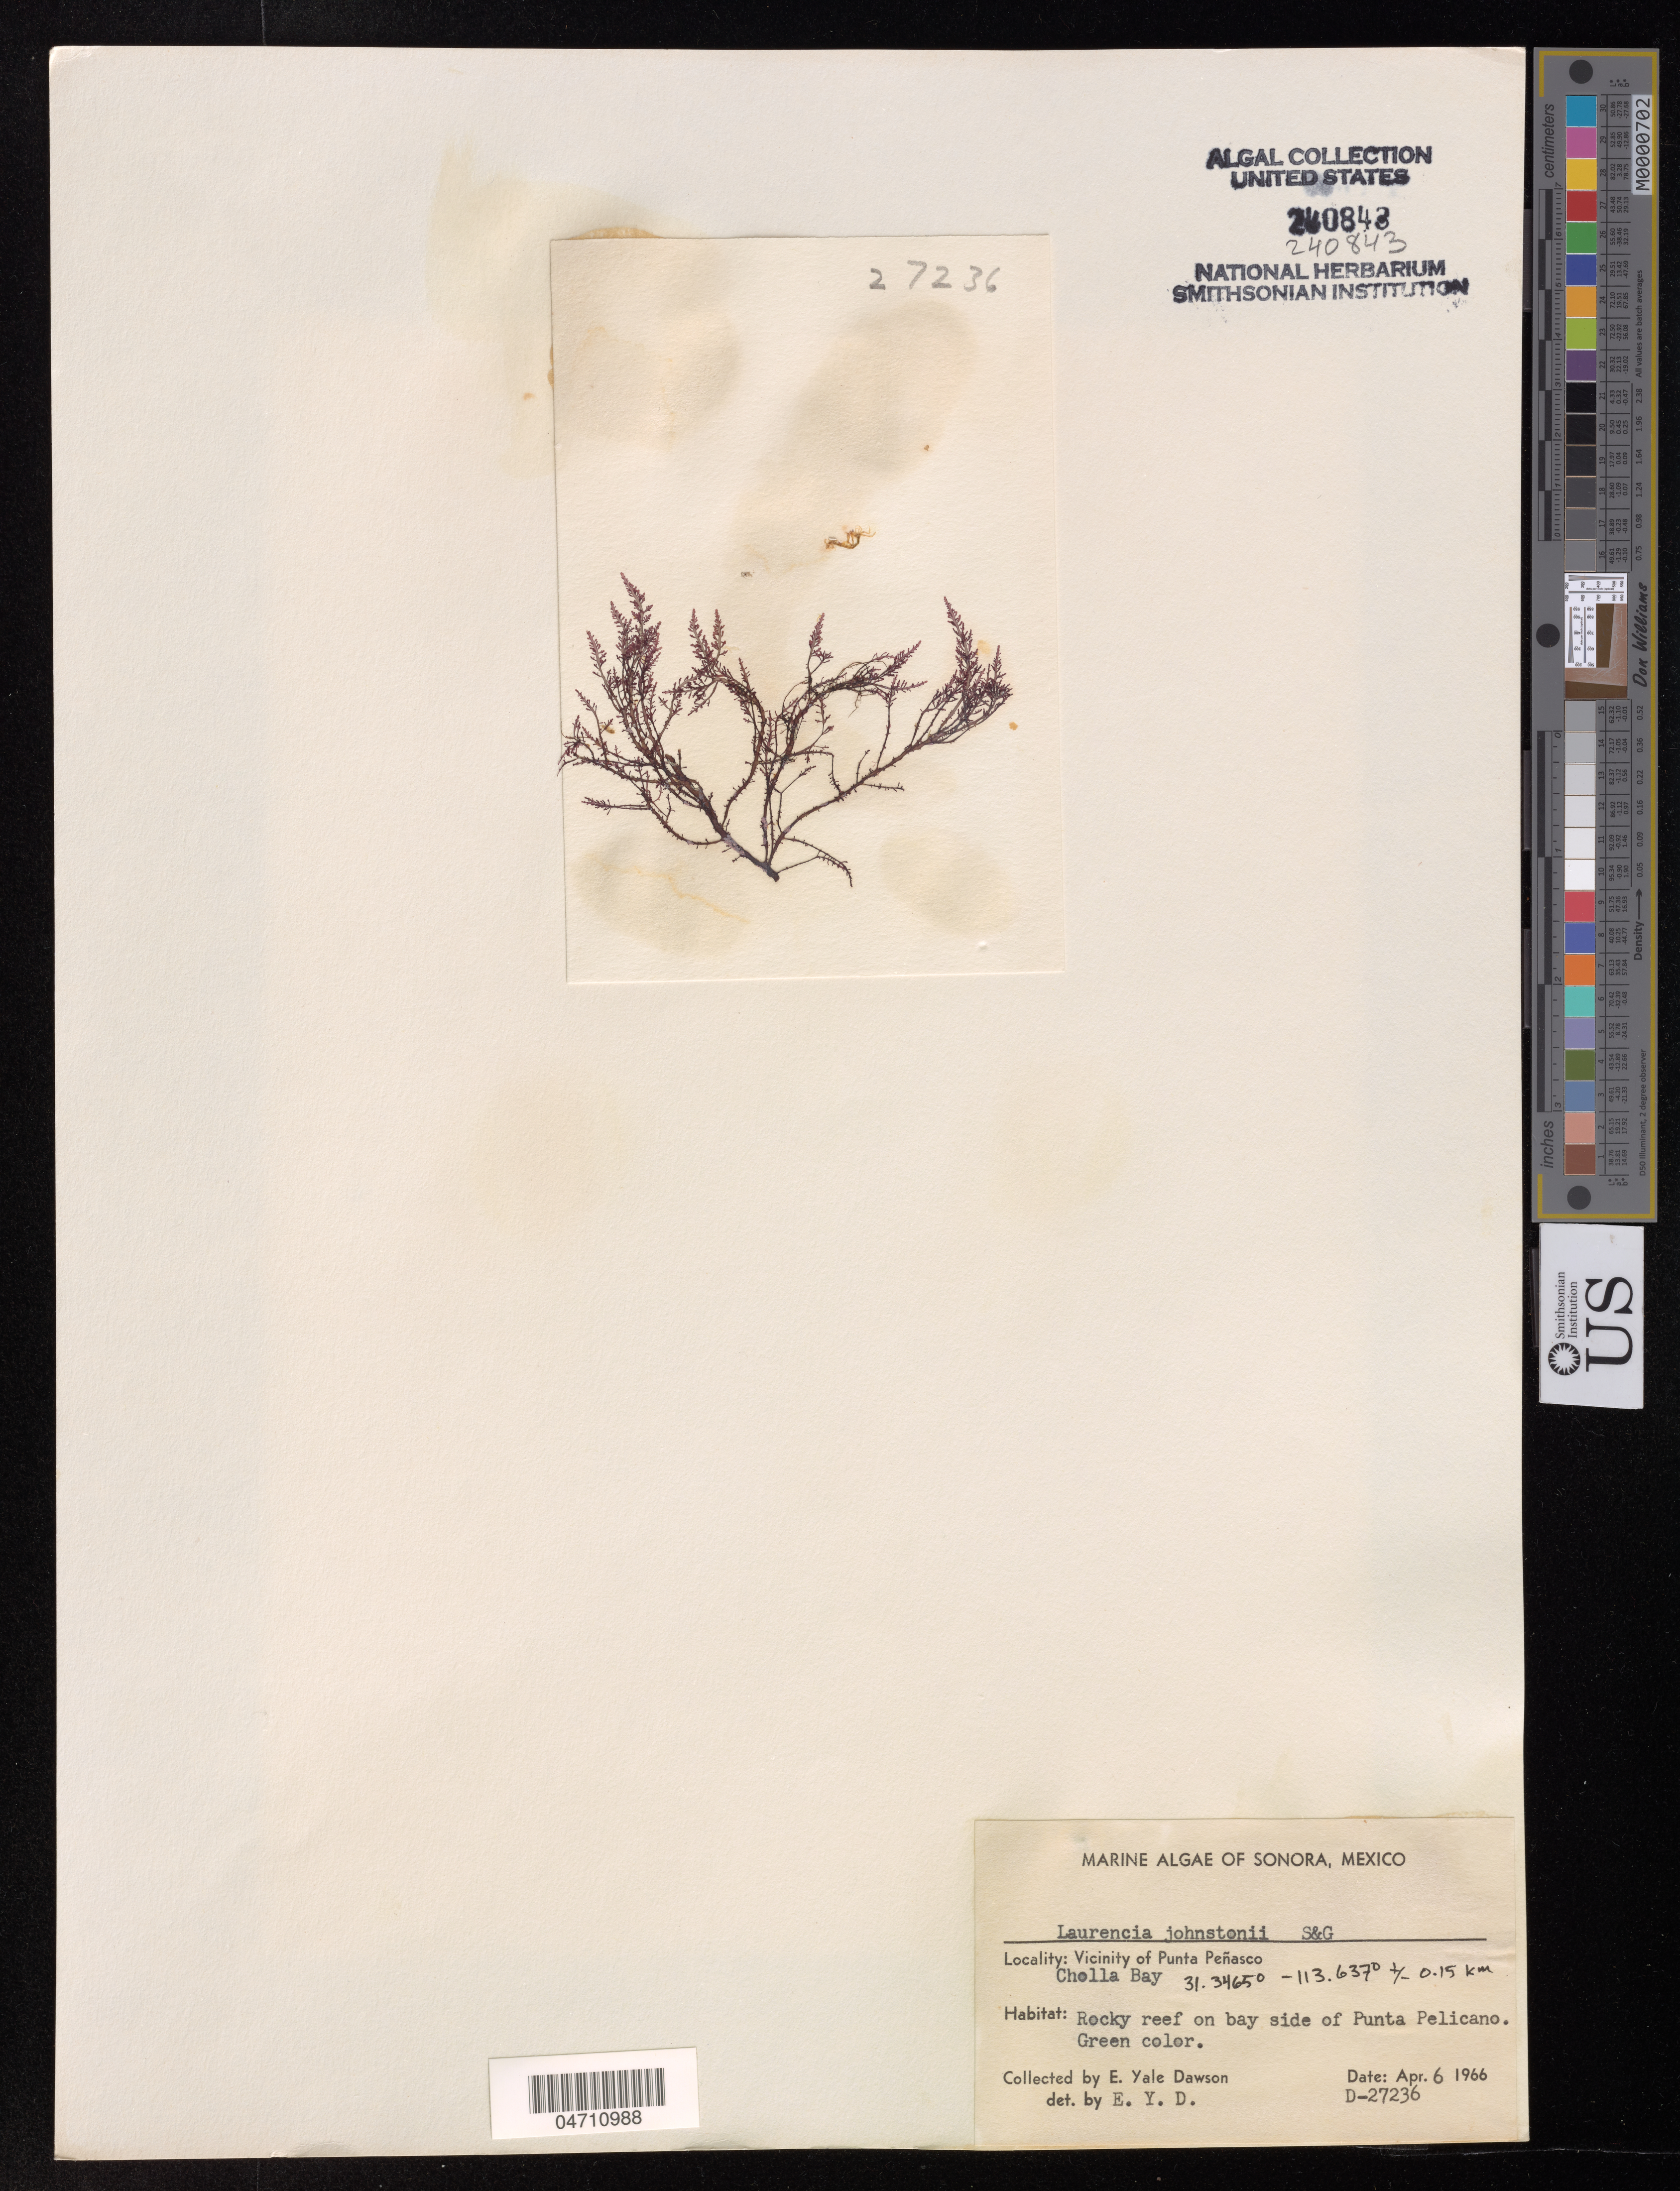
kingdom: Plantae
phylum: Rhodophyta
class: Florideophyceae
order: Ceramiales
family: Rhodomelaceae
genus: Laurencia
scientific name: Laurencia johnstonii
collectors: E. Y. Dawson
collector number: D-27236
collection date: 1966-04-06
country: Mexico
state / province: Sonora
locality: Vicinity of Punta Peñasco, Chella Bay, Rocky reef on bay side of Punta Pelicano.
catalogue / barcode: US 240843